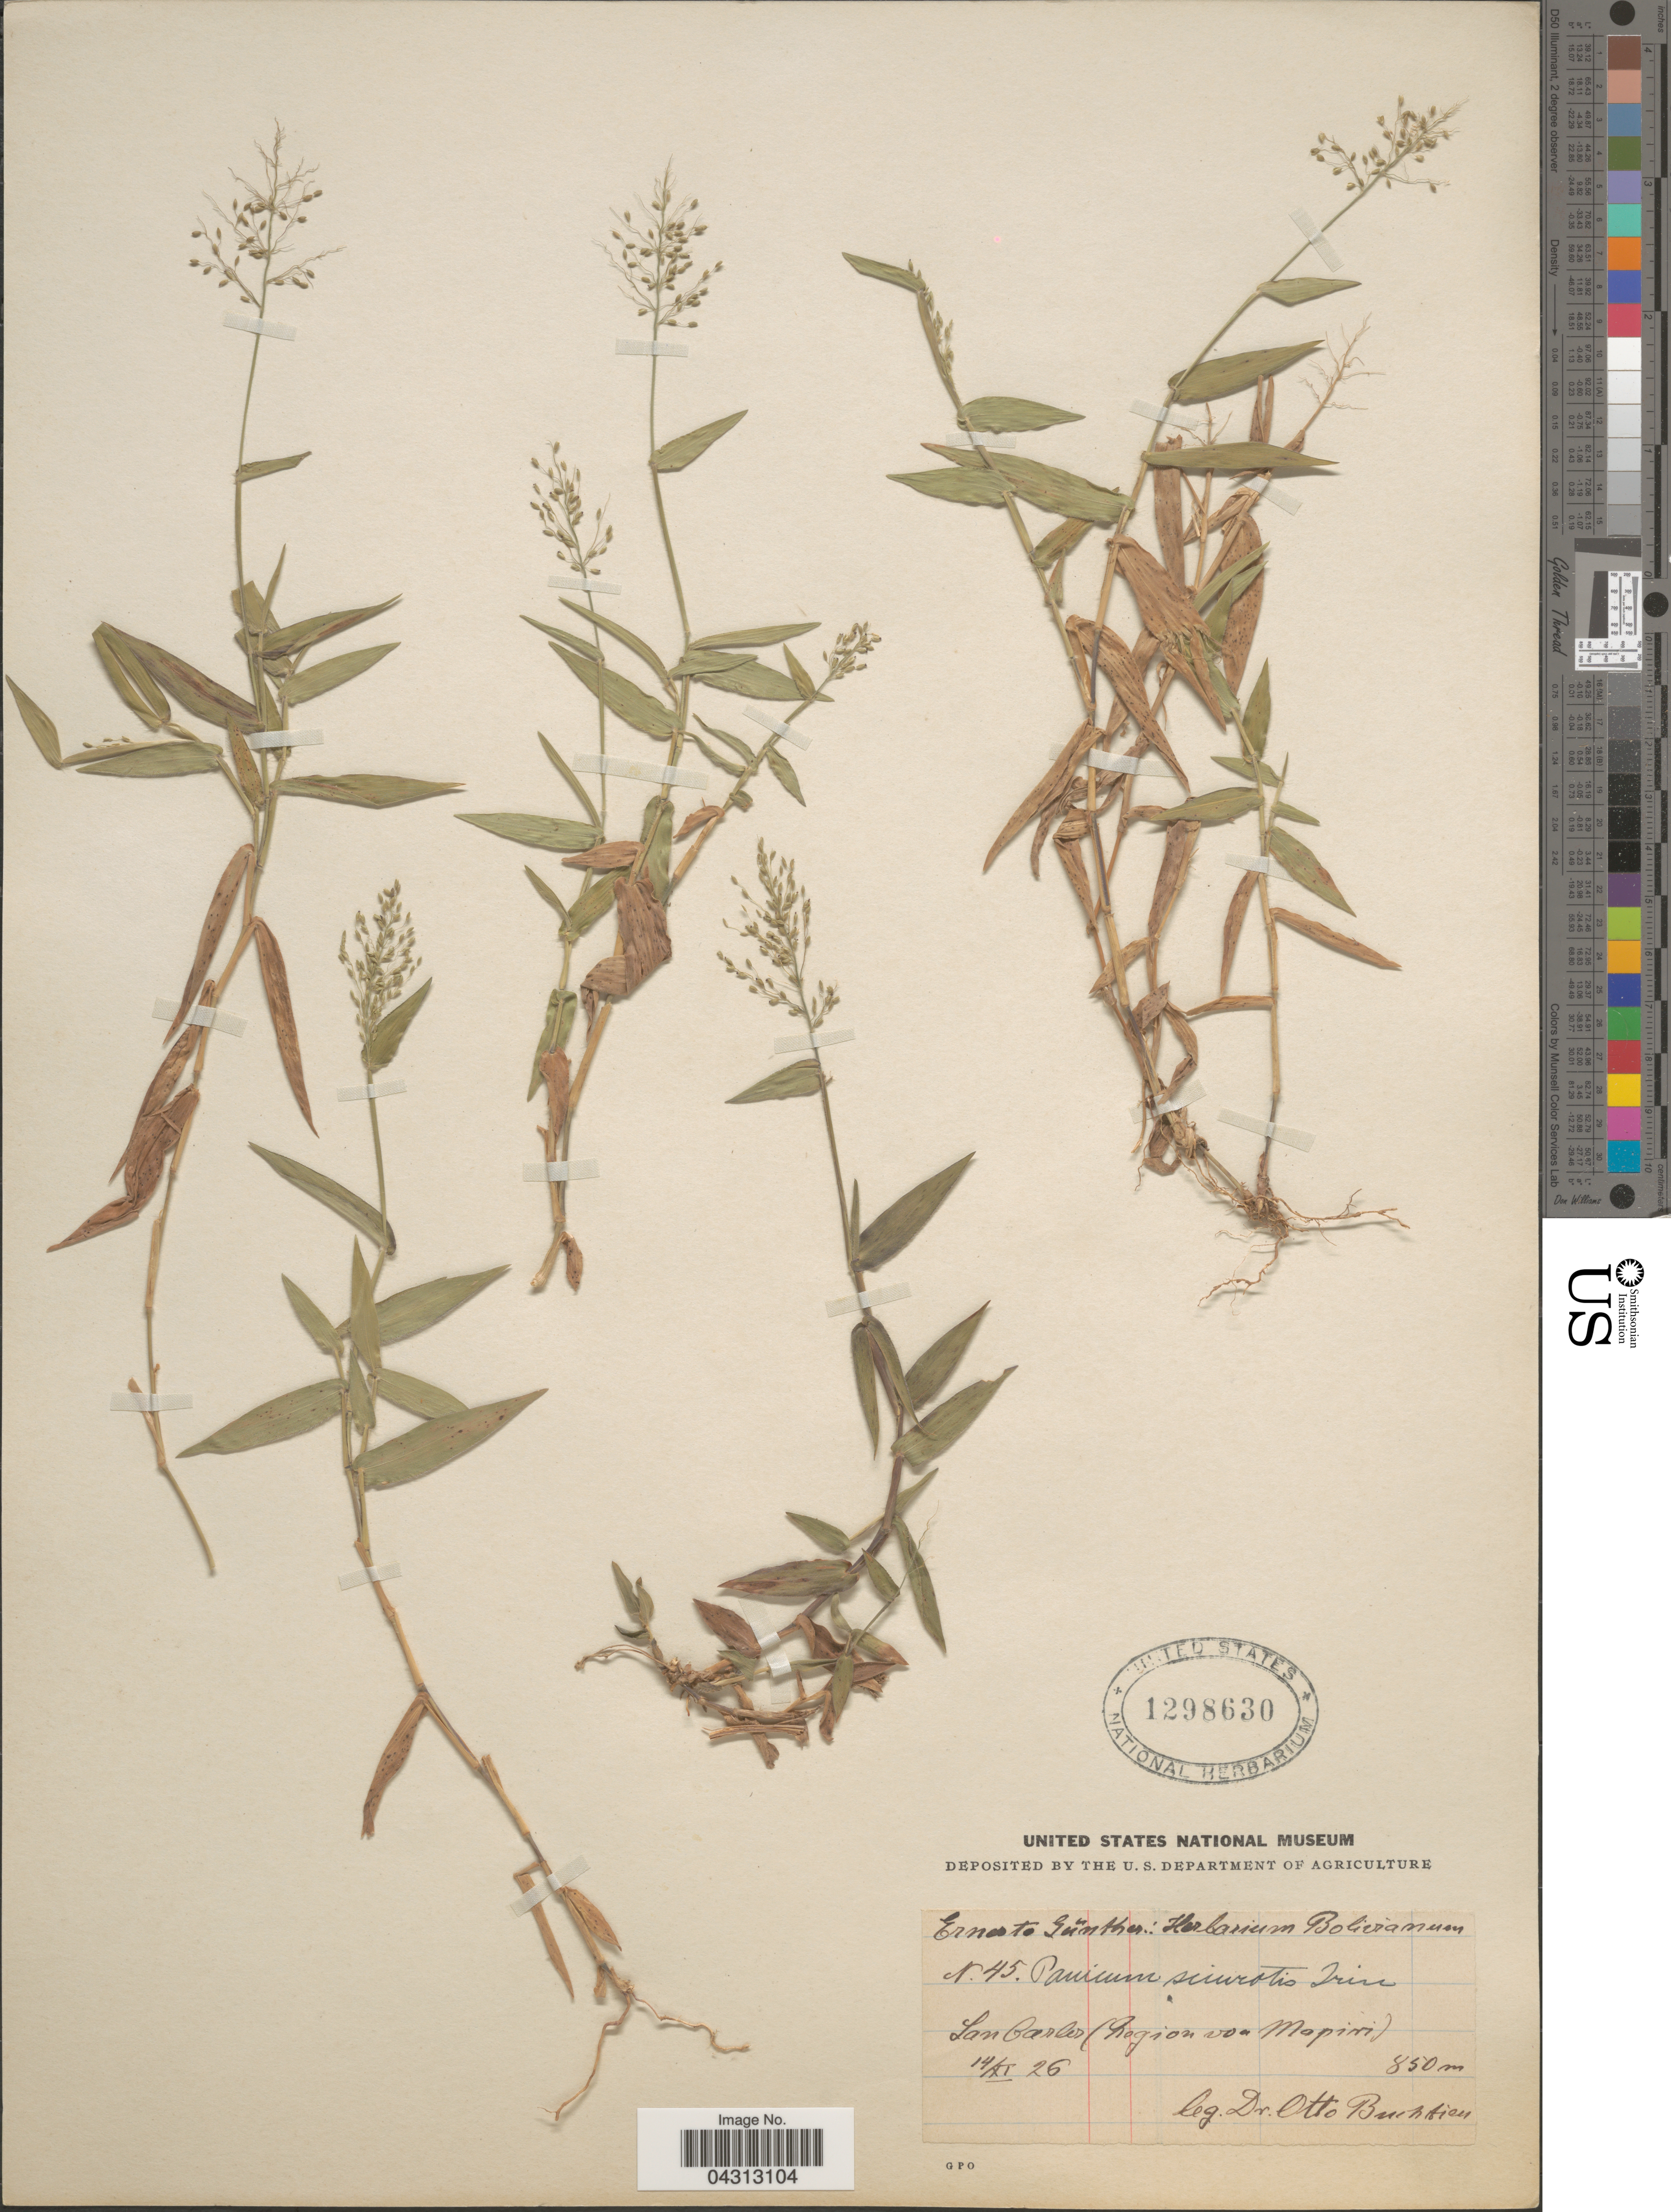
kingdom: Plantae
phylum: Tracheophyta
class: Liliopsida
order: Poales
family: Poaceae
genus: Dichanthelium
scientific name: Dichanthelium sciurotoides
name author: (Zuloaga & Morrone) Davidse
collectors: O. Buchtien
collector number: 45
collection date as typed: Transcribed d/m/y: 14/11/26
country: Bolivia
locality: San Carlos (Region von Mapiri).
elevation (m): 850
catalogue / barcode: US 1298630